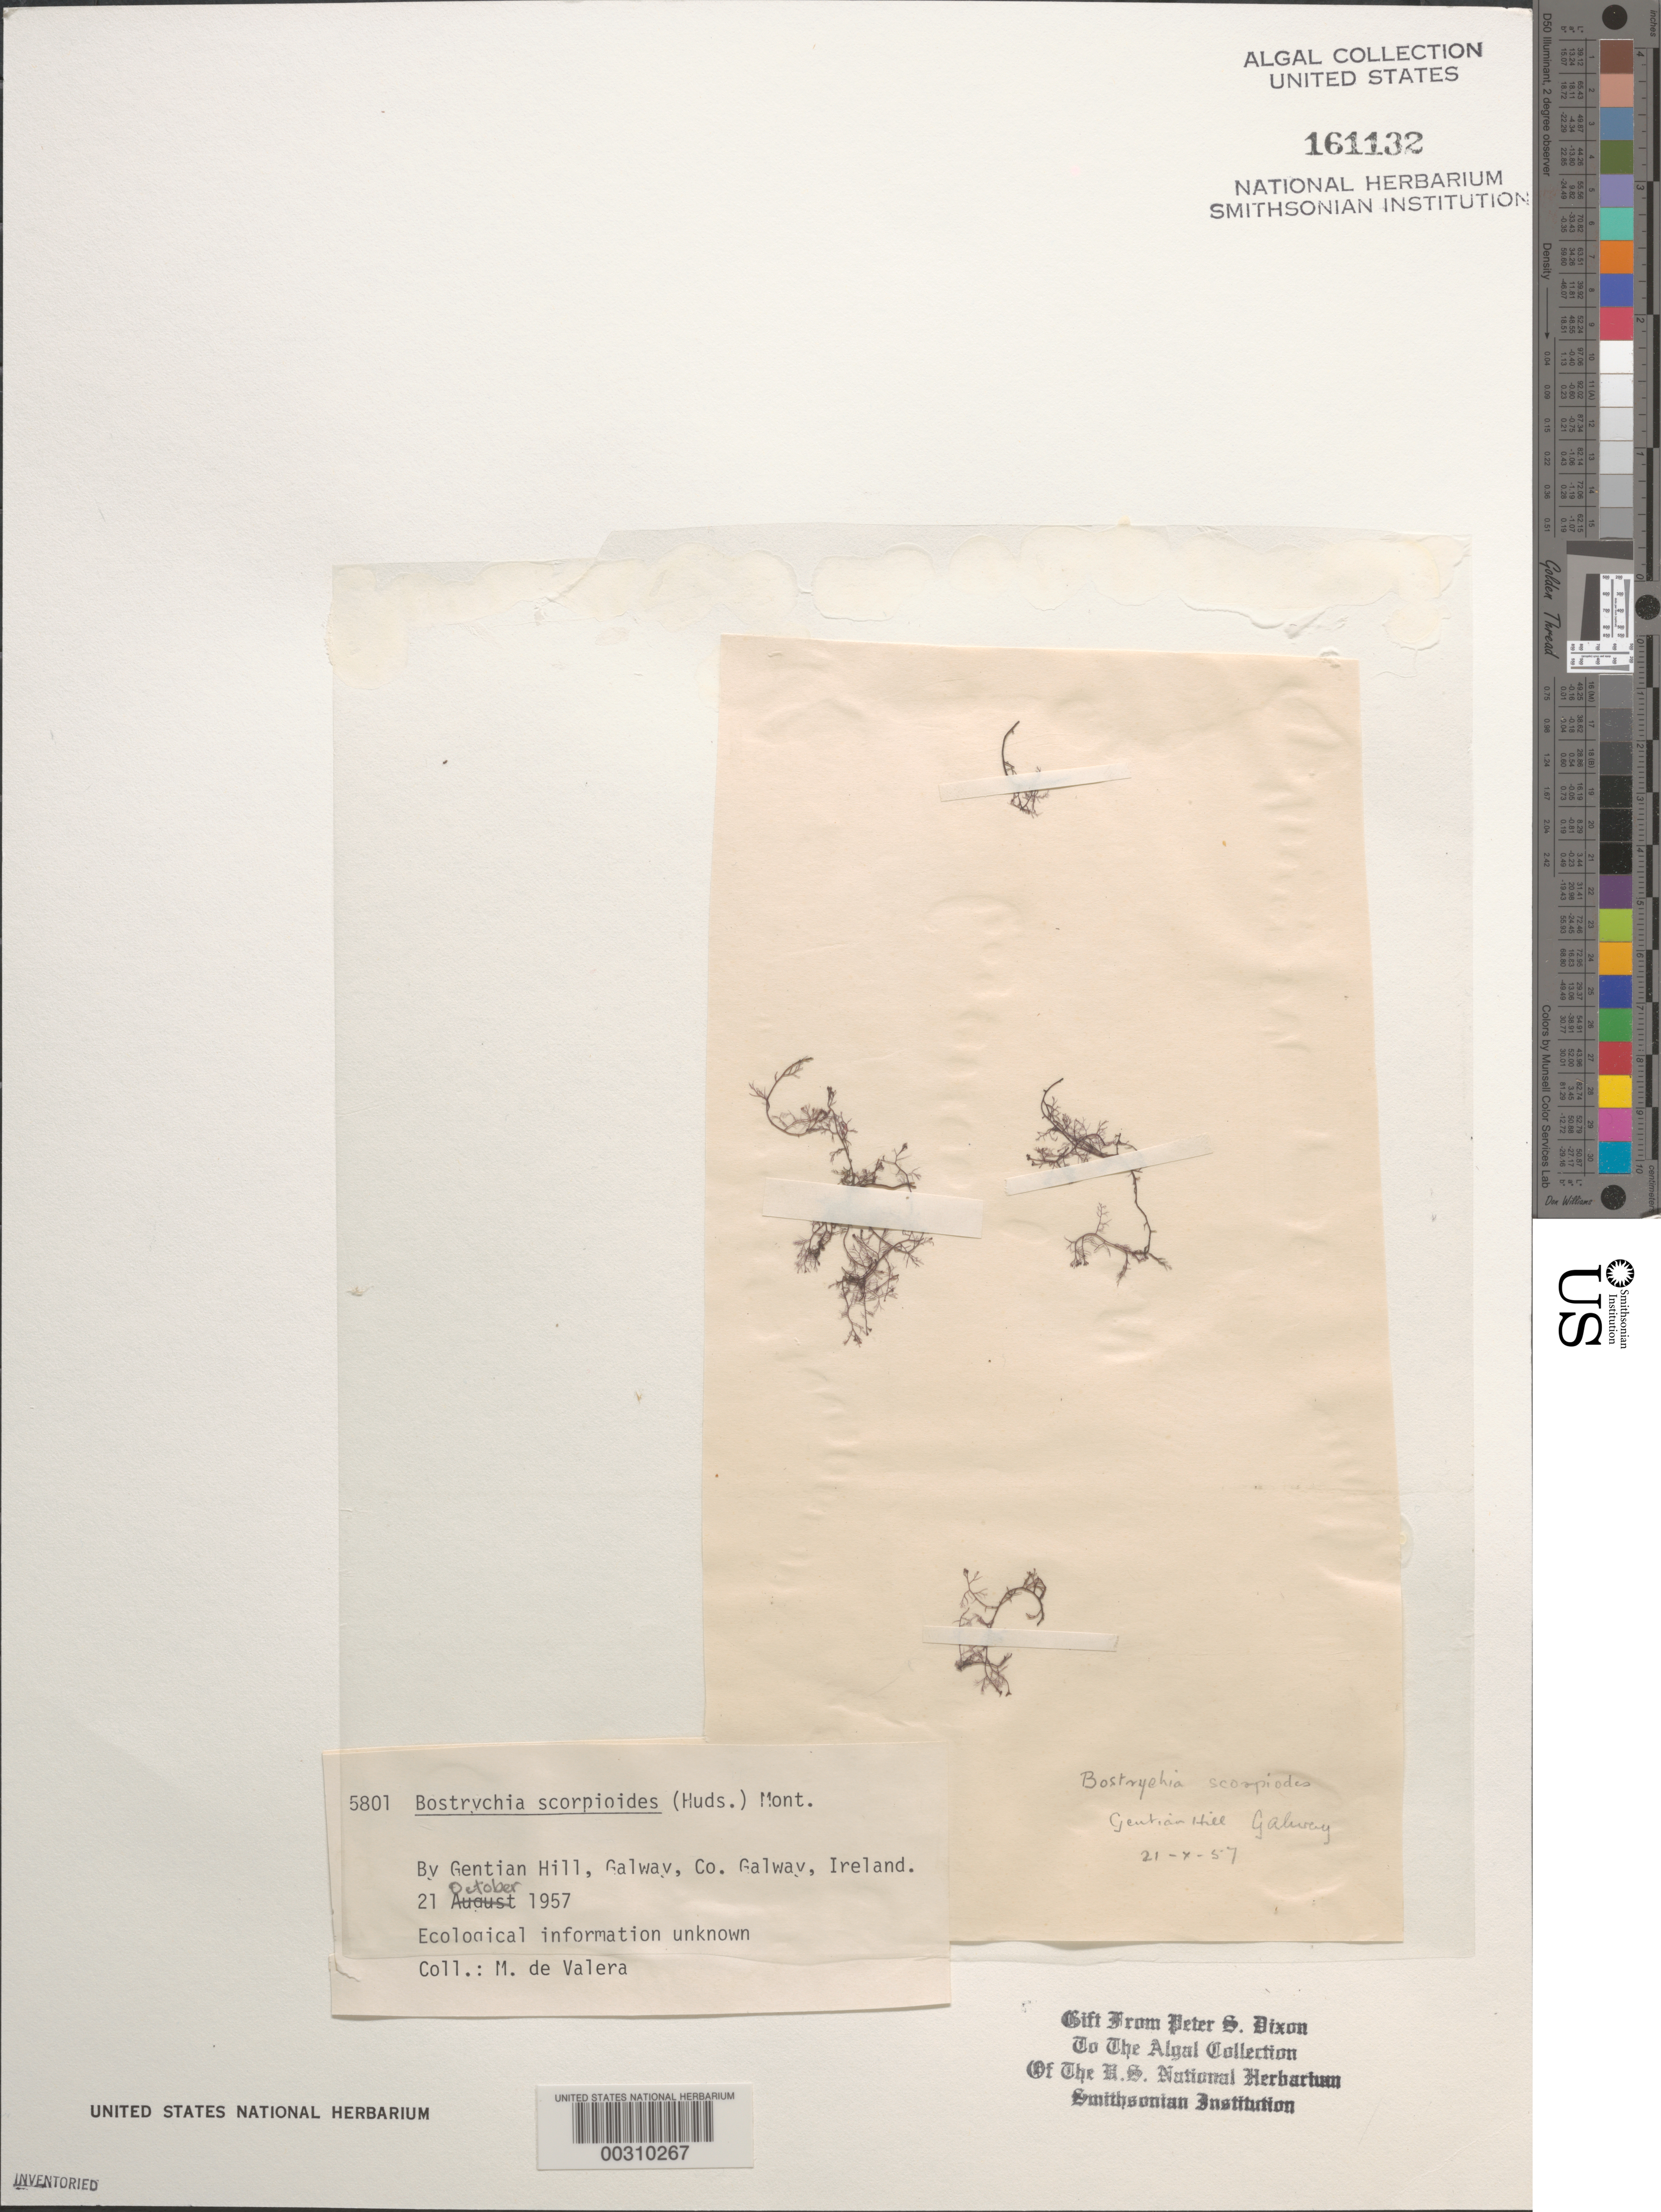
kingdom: Plantae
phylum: Rhodophyta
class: Florideophyceae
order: Ceramiales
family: Rhodomelaceae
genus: Bostrychia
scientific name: Bostrychia scorpioides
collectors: M. De Valera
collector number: PSD 5801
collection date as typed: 21 Oct 1957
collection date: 1957-10-21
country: Ireland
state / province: Connaught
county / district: Galway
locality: Galway, Gentian Hill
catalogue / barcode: US 161132